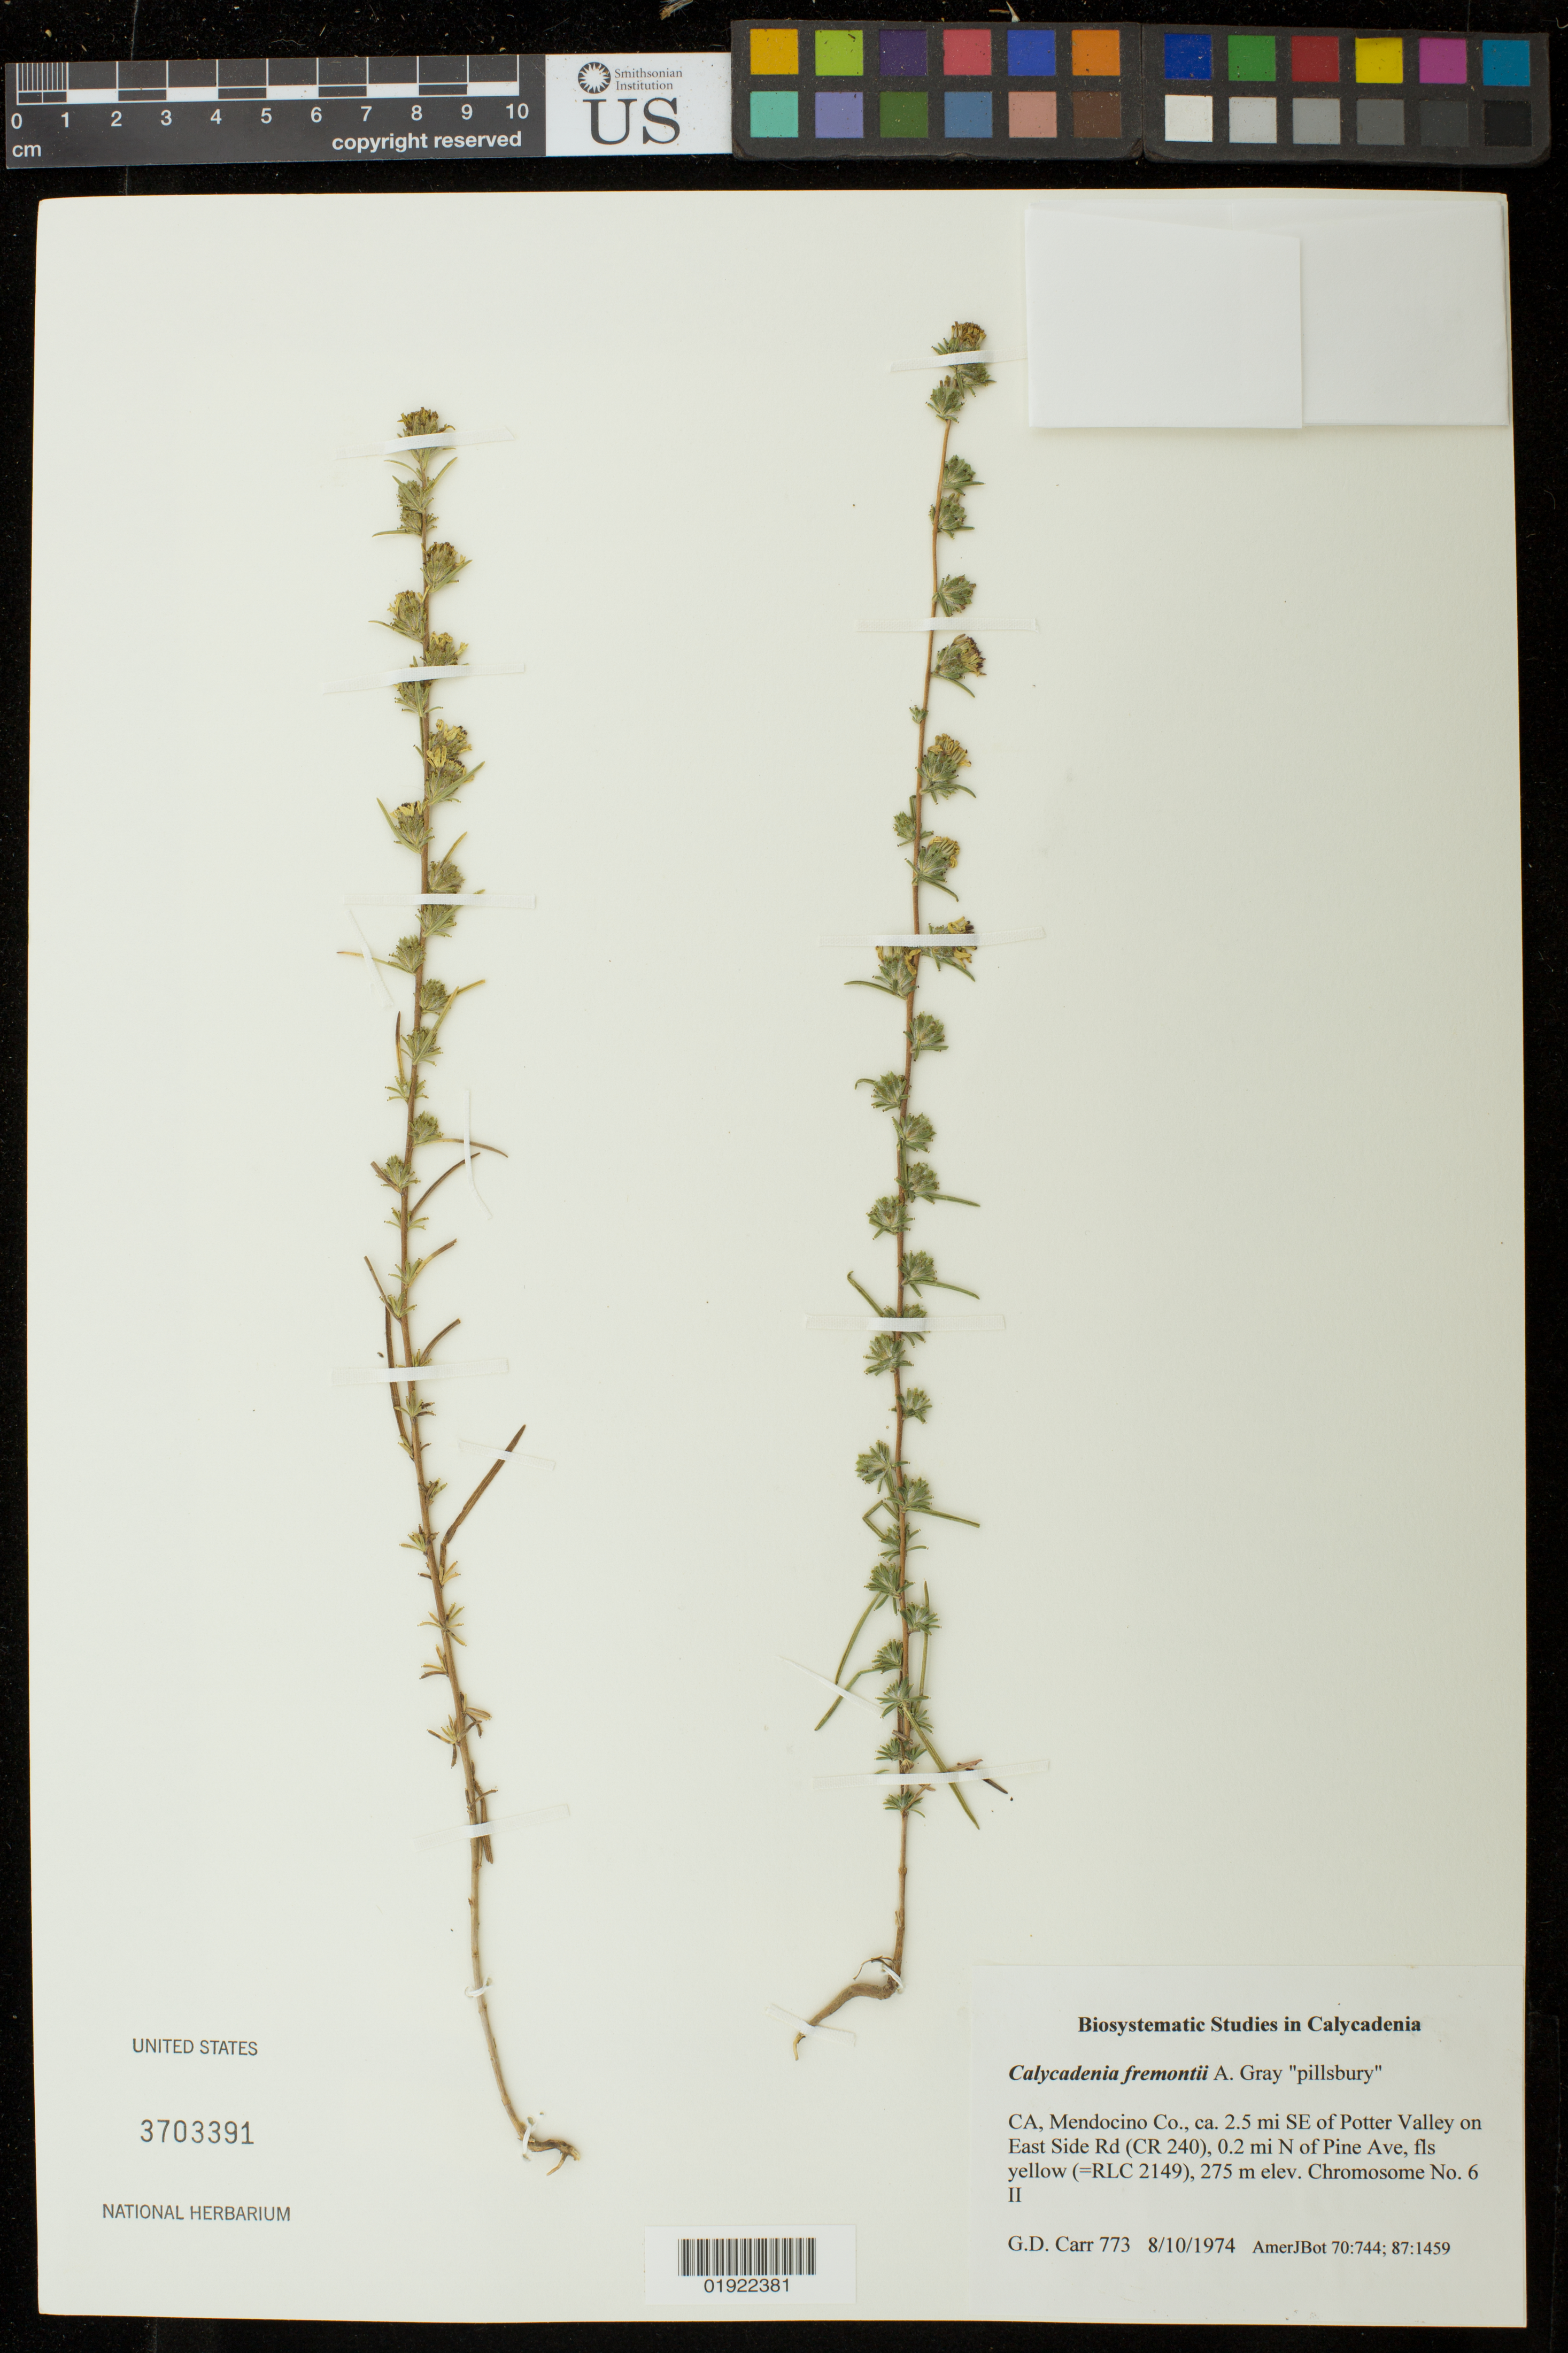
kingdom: Plantae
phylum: Tracheophyta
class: Magnoliopsida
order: Asterales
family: Asteraceae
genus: Calycadenia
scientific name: Calycadenia fremontii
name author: A. Gray in Emory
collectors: G. Carr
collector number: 773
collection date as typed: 8/10/1974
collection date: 1974-08-10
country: United States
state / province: California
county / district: Mendocino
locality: ca. 2.5 mi SE of Potter Valley on East Side Rd (CR 240), 0.2 mi N of Pine Ave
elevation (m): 275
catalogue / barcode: US 3703391